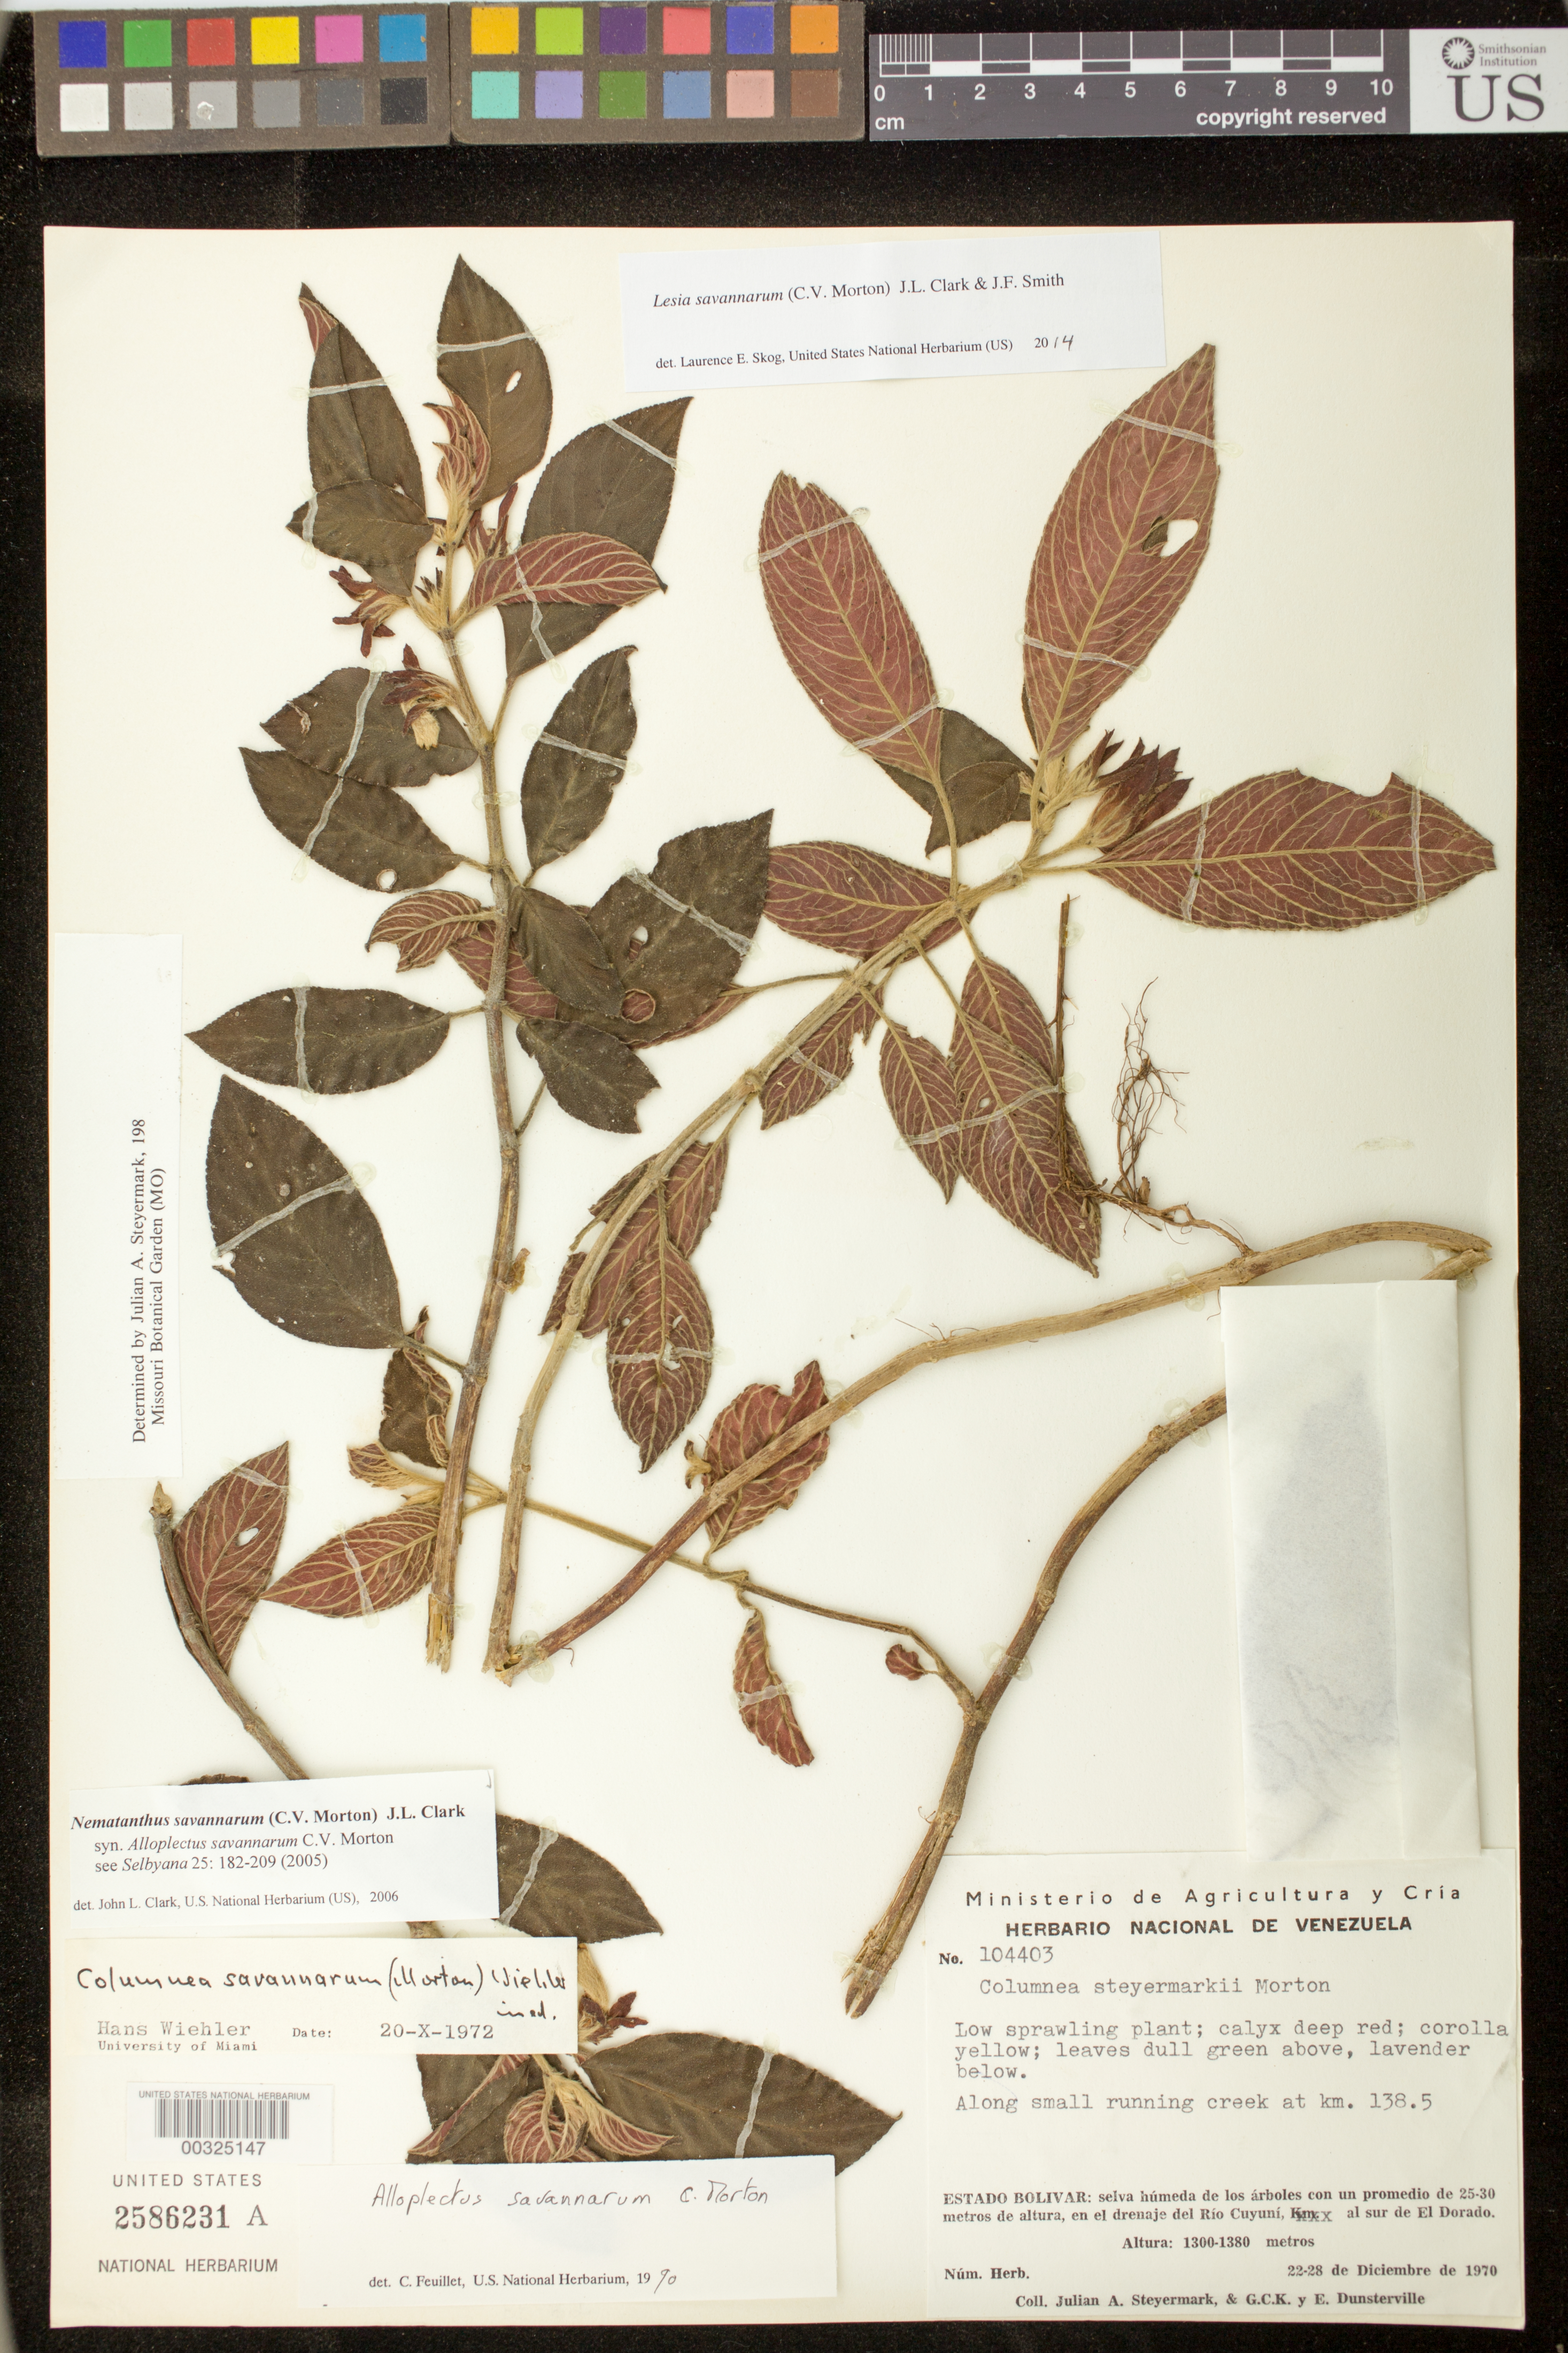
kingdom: Plantae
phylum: Tracheophyta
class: Magnoliopsida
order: Lamiales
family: Gesneriaceae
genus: Lesia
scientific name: Lesia savannarum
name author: (C.V. Morton) J.L. Clark & J.F. Sm.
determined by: Skog, Laurence E.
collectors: J. Steyermark, G. C. K. Dunsterville & E. Dunsterville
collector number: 104403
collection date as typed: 22-28 Dec 1970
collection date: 1970-12-22/1970-12-28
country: Venezuela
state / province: Bolívar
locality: Drainage of Rio Cuyuni, S of El Dorado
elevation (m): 1300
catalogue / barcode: US 2586231A